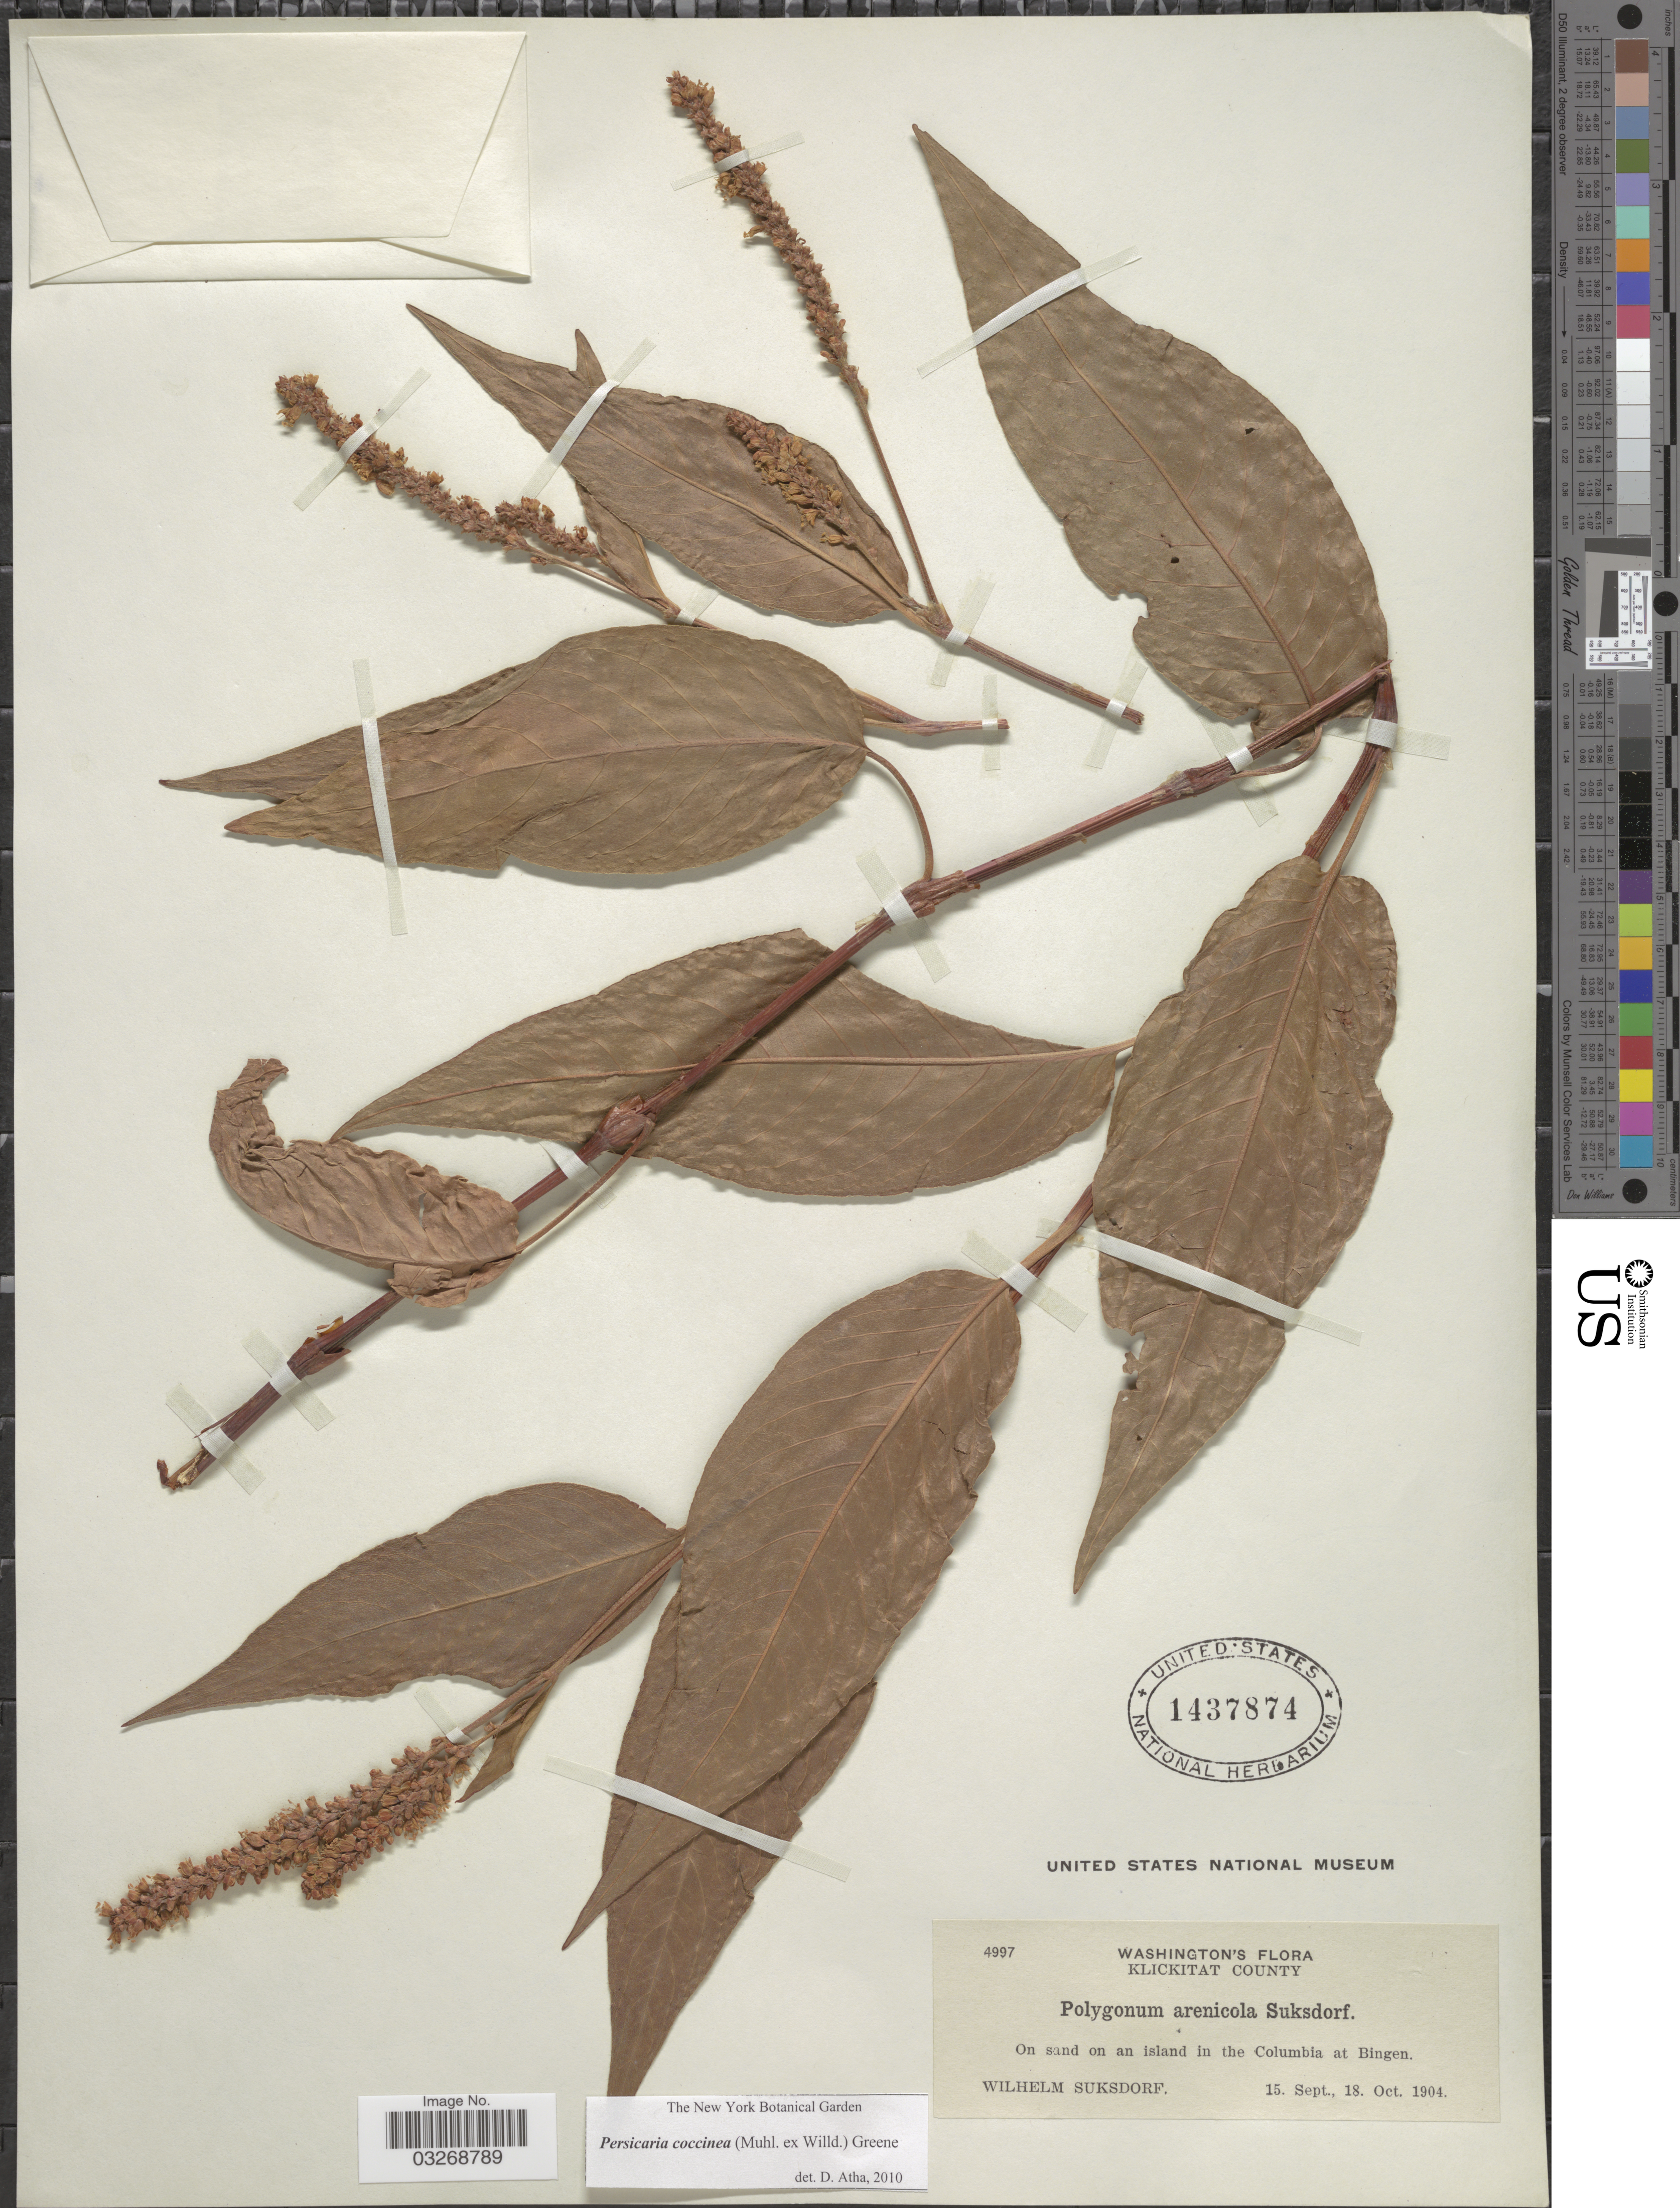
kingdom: Plantae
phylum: Tracheophyta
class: Magnoliopsida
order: Caryophyllales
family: Polygonaceae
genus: Persicaria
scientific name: Persicaria coccinea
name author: (Muhl. ex Willd.) Greene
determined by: Atha, D. E.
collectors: W. N. Suksdorf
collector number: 4997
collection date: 1904-09-15/1904-10-18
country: United States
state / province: Washington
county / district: Klickitat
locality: Klickitat County. On sand on an island in the Columbia at Bingen.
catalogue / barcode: US 1437874